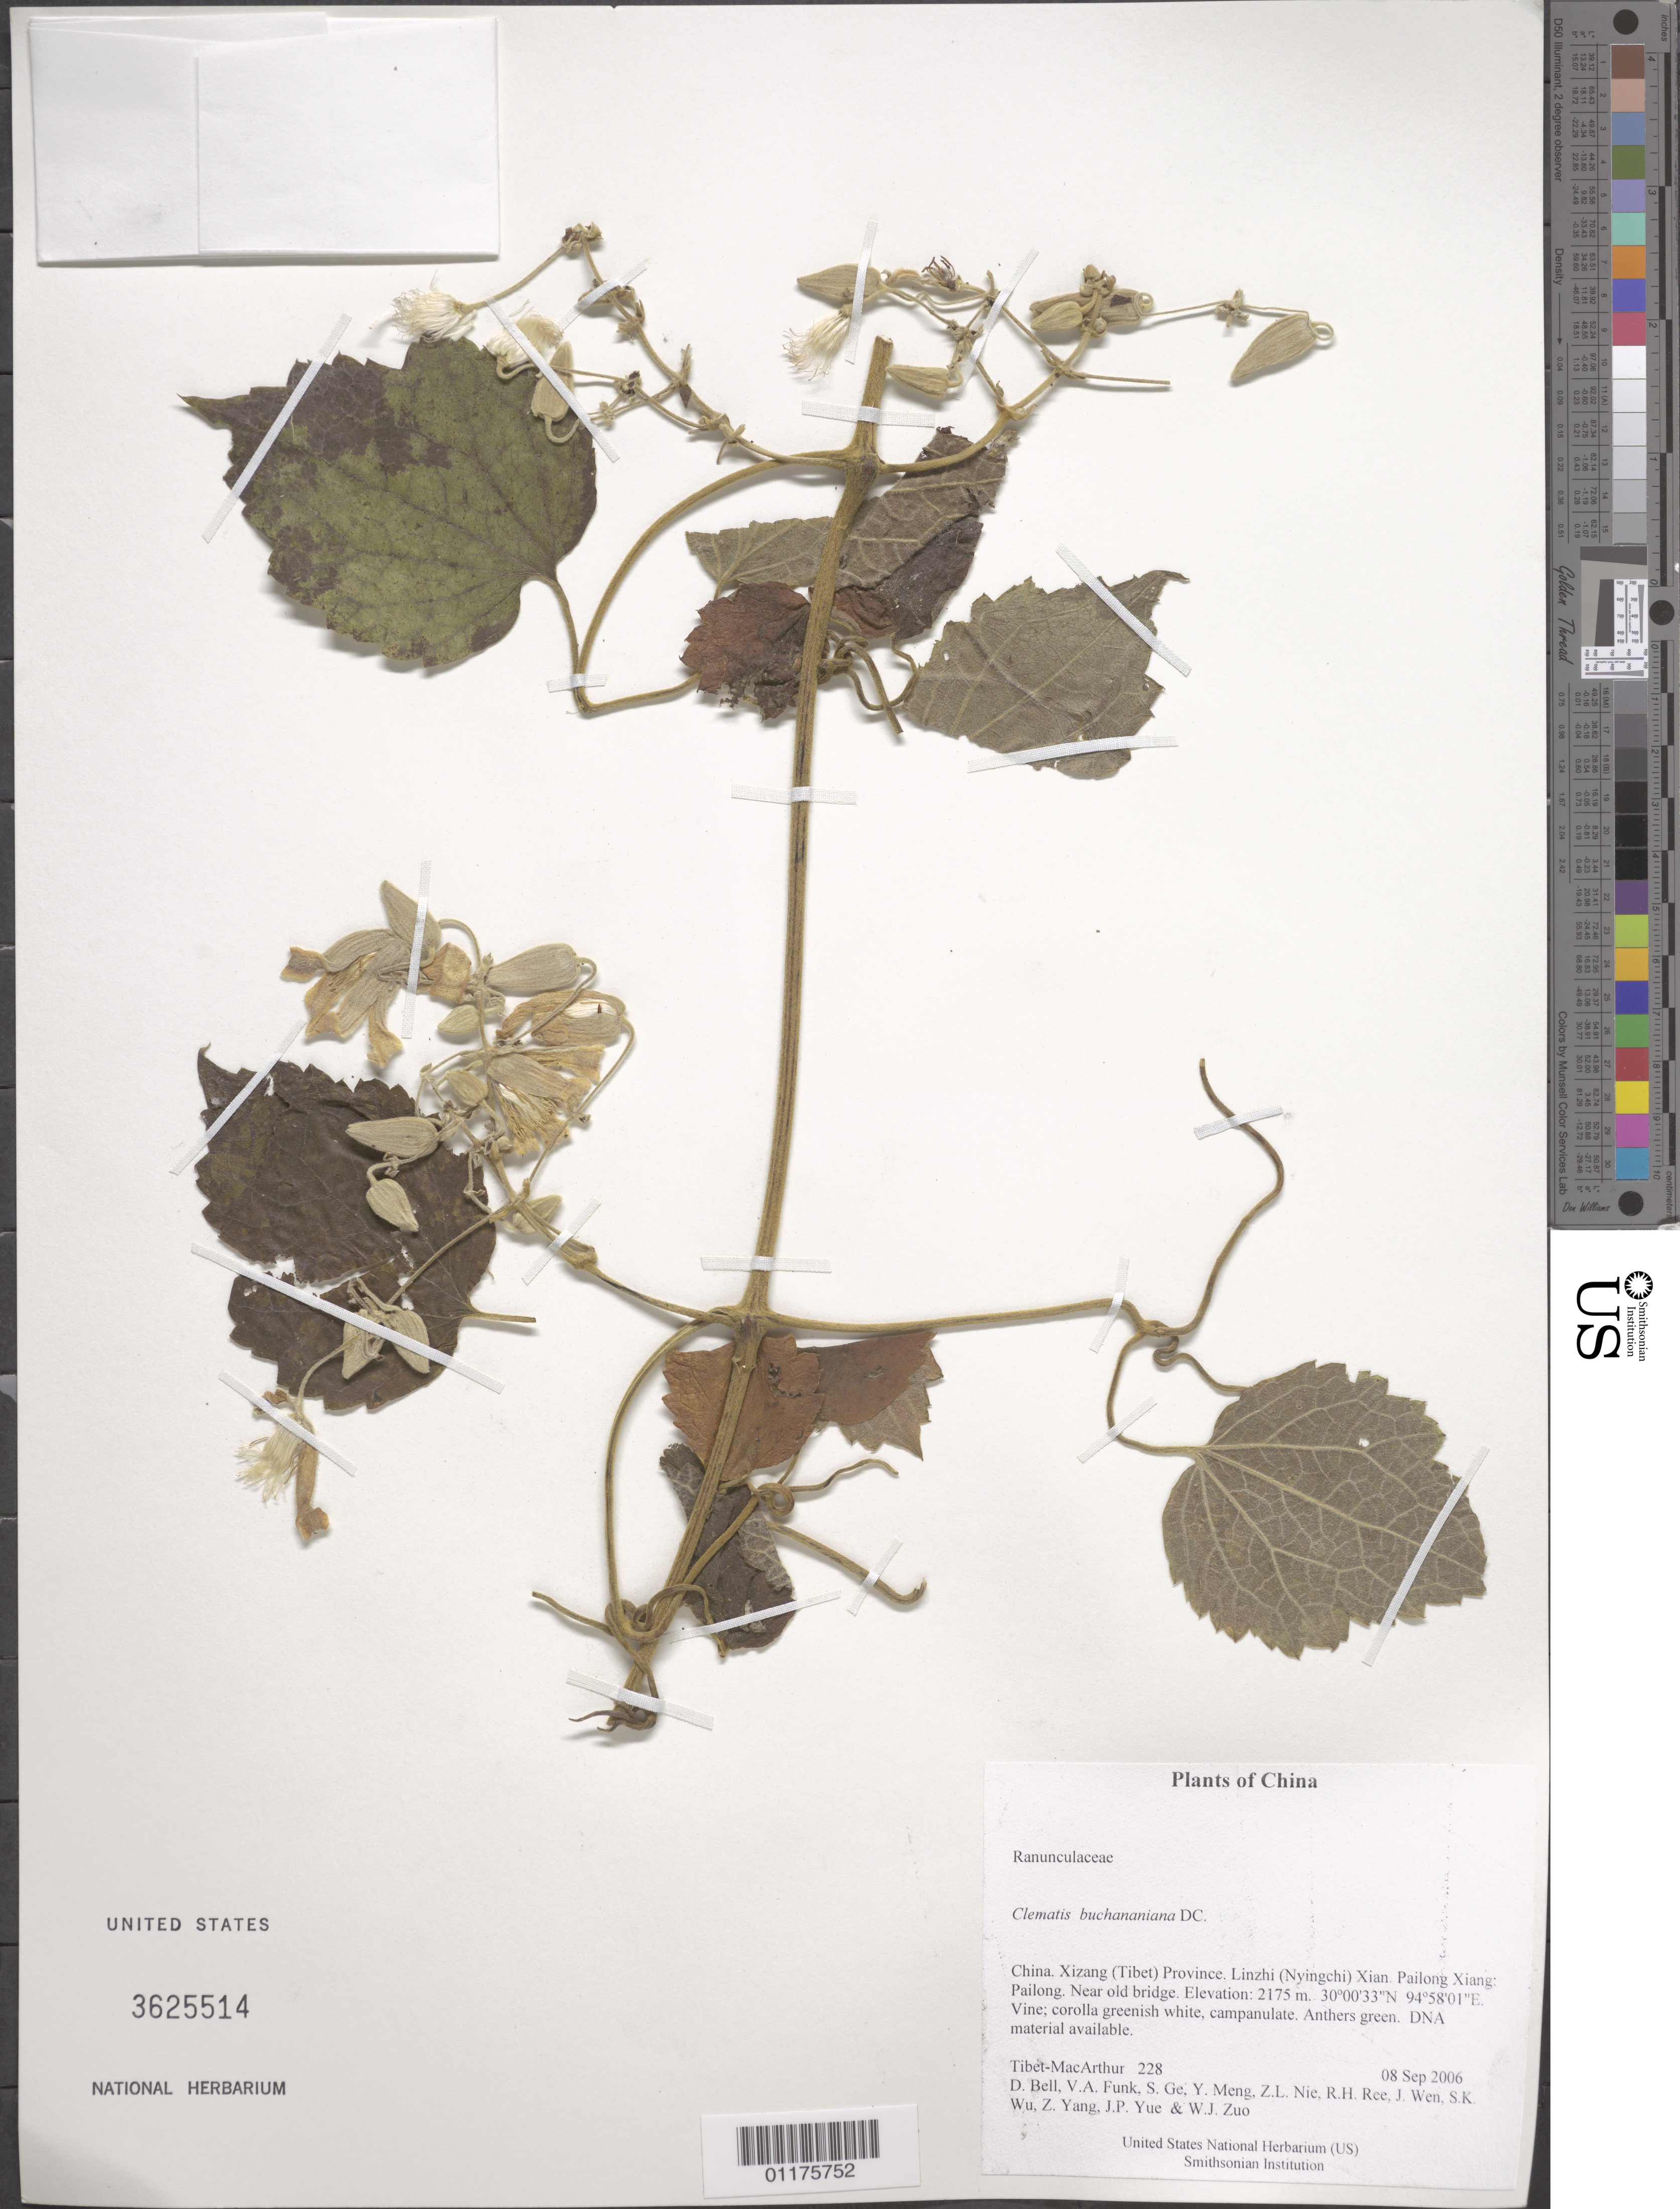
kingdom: Plantae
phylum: Tracheophyta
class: Magnoliopsida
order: Ranunculales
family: Ranunculaceae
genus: Clematis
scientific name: Clematis buchananiana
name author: DC.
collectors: Tibet-MacArthur, D. A. Bell, V. Funk, S. Ge, Y. Meng, Z. Nie, R. Ree, J. Wen, S. K. Wu, Z. Yang, J. Yue & W. Zuo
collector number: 228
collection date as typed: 08 Sep 2006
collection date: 2006-09-08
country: China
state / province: Xizang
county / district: Linzhi (Nyingchi) Xian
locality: Pailong Xiang: Pailong. Near old bridge.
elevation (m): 2175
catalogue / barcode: US 3625514